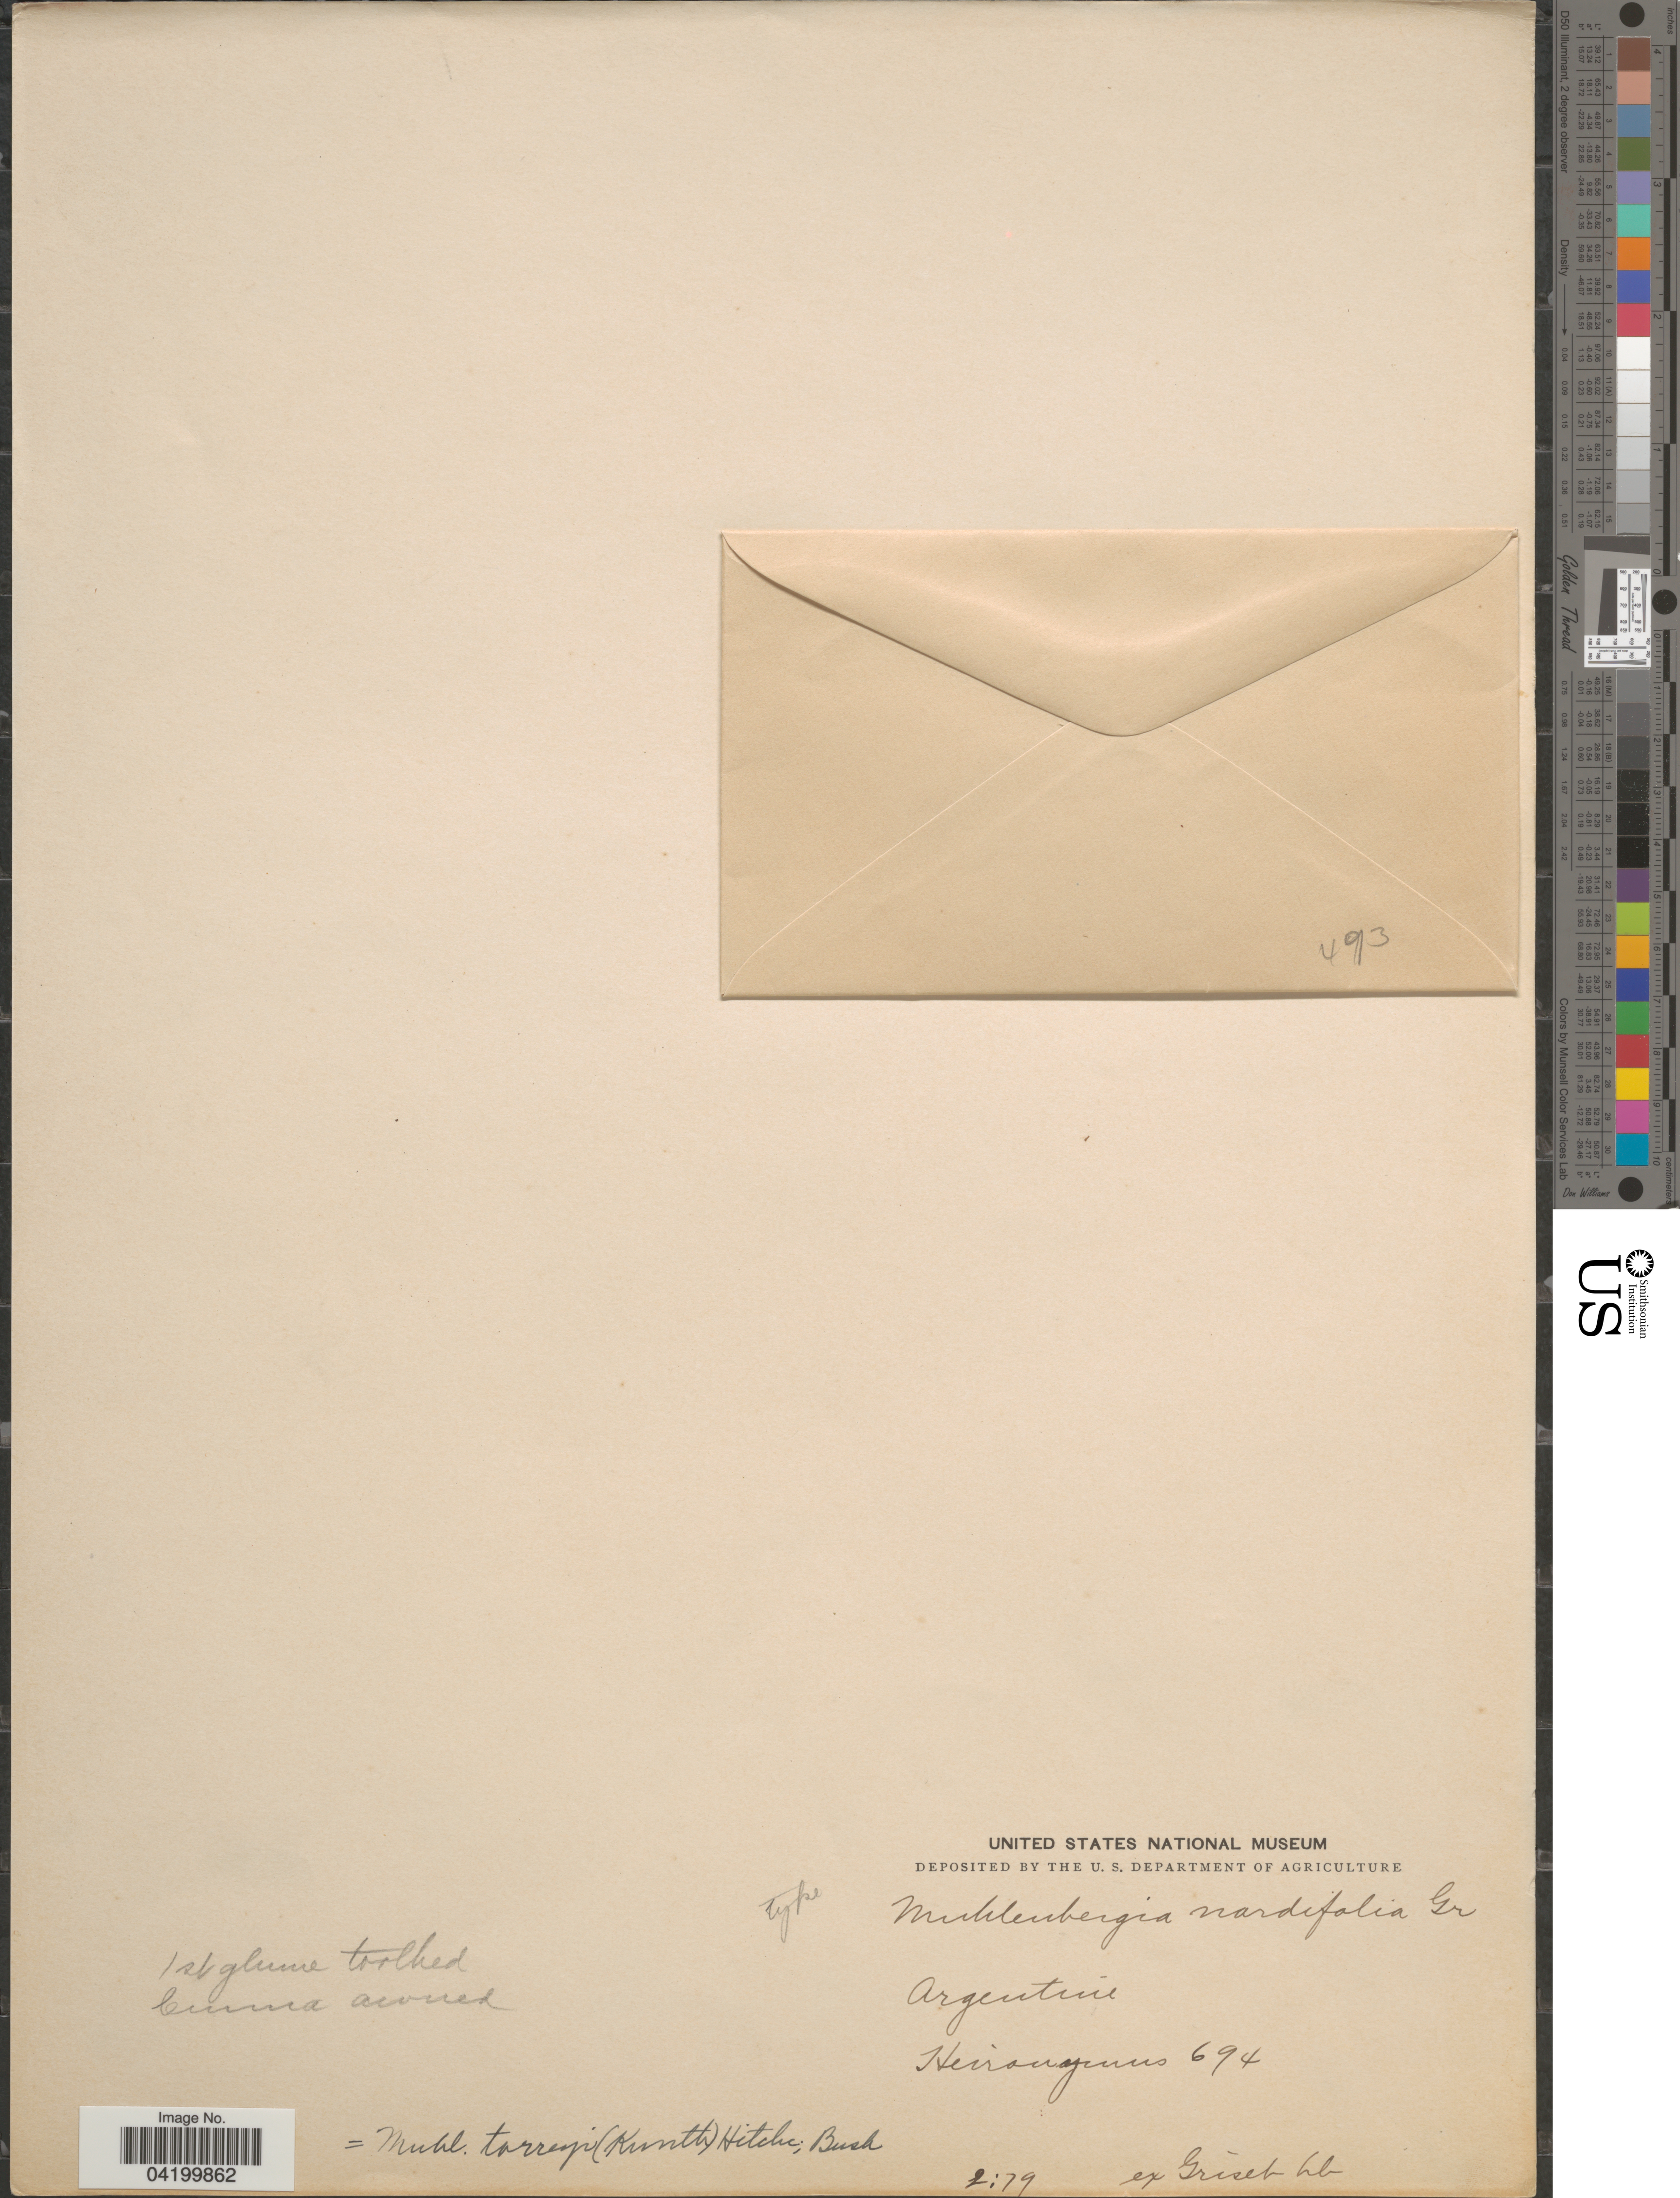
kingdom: Plantae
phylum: Tracheophyta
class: Liliopsida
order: Poales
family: Poaceae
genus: Muhlenbergia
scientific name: Muhlenbergia torreyi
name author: (Kunth) Hitchc. ex Bush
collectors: -. Hieronymus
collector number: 694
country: Argentina